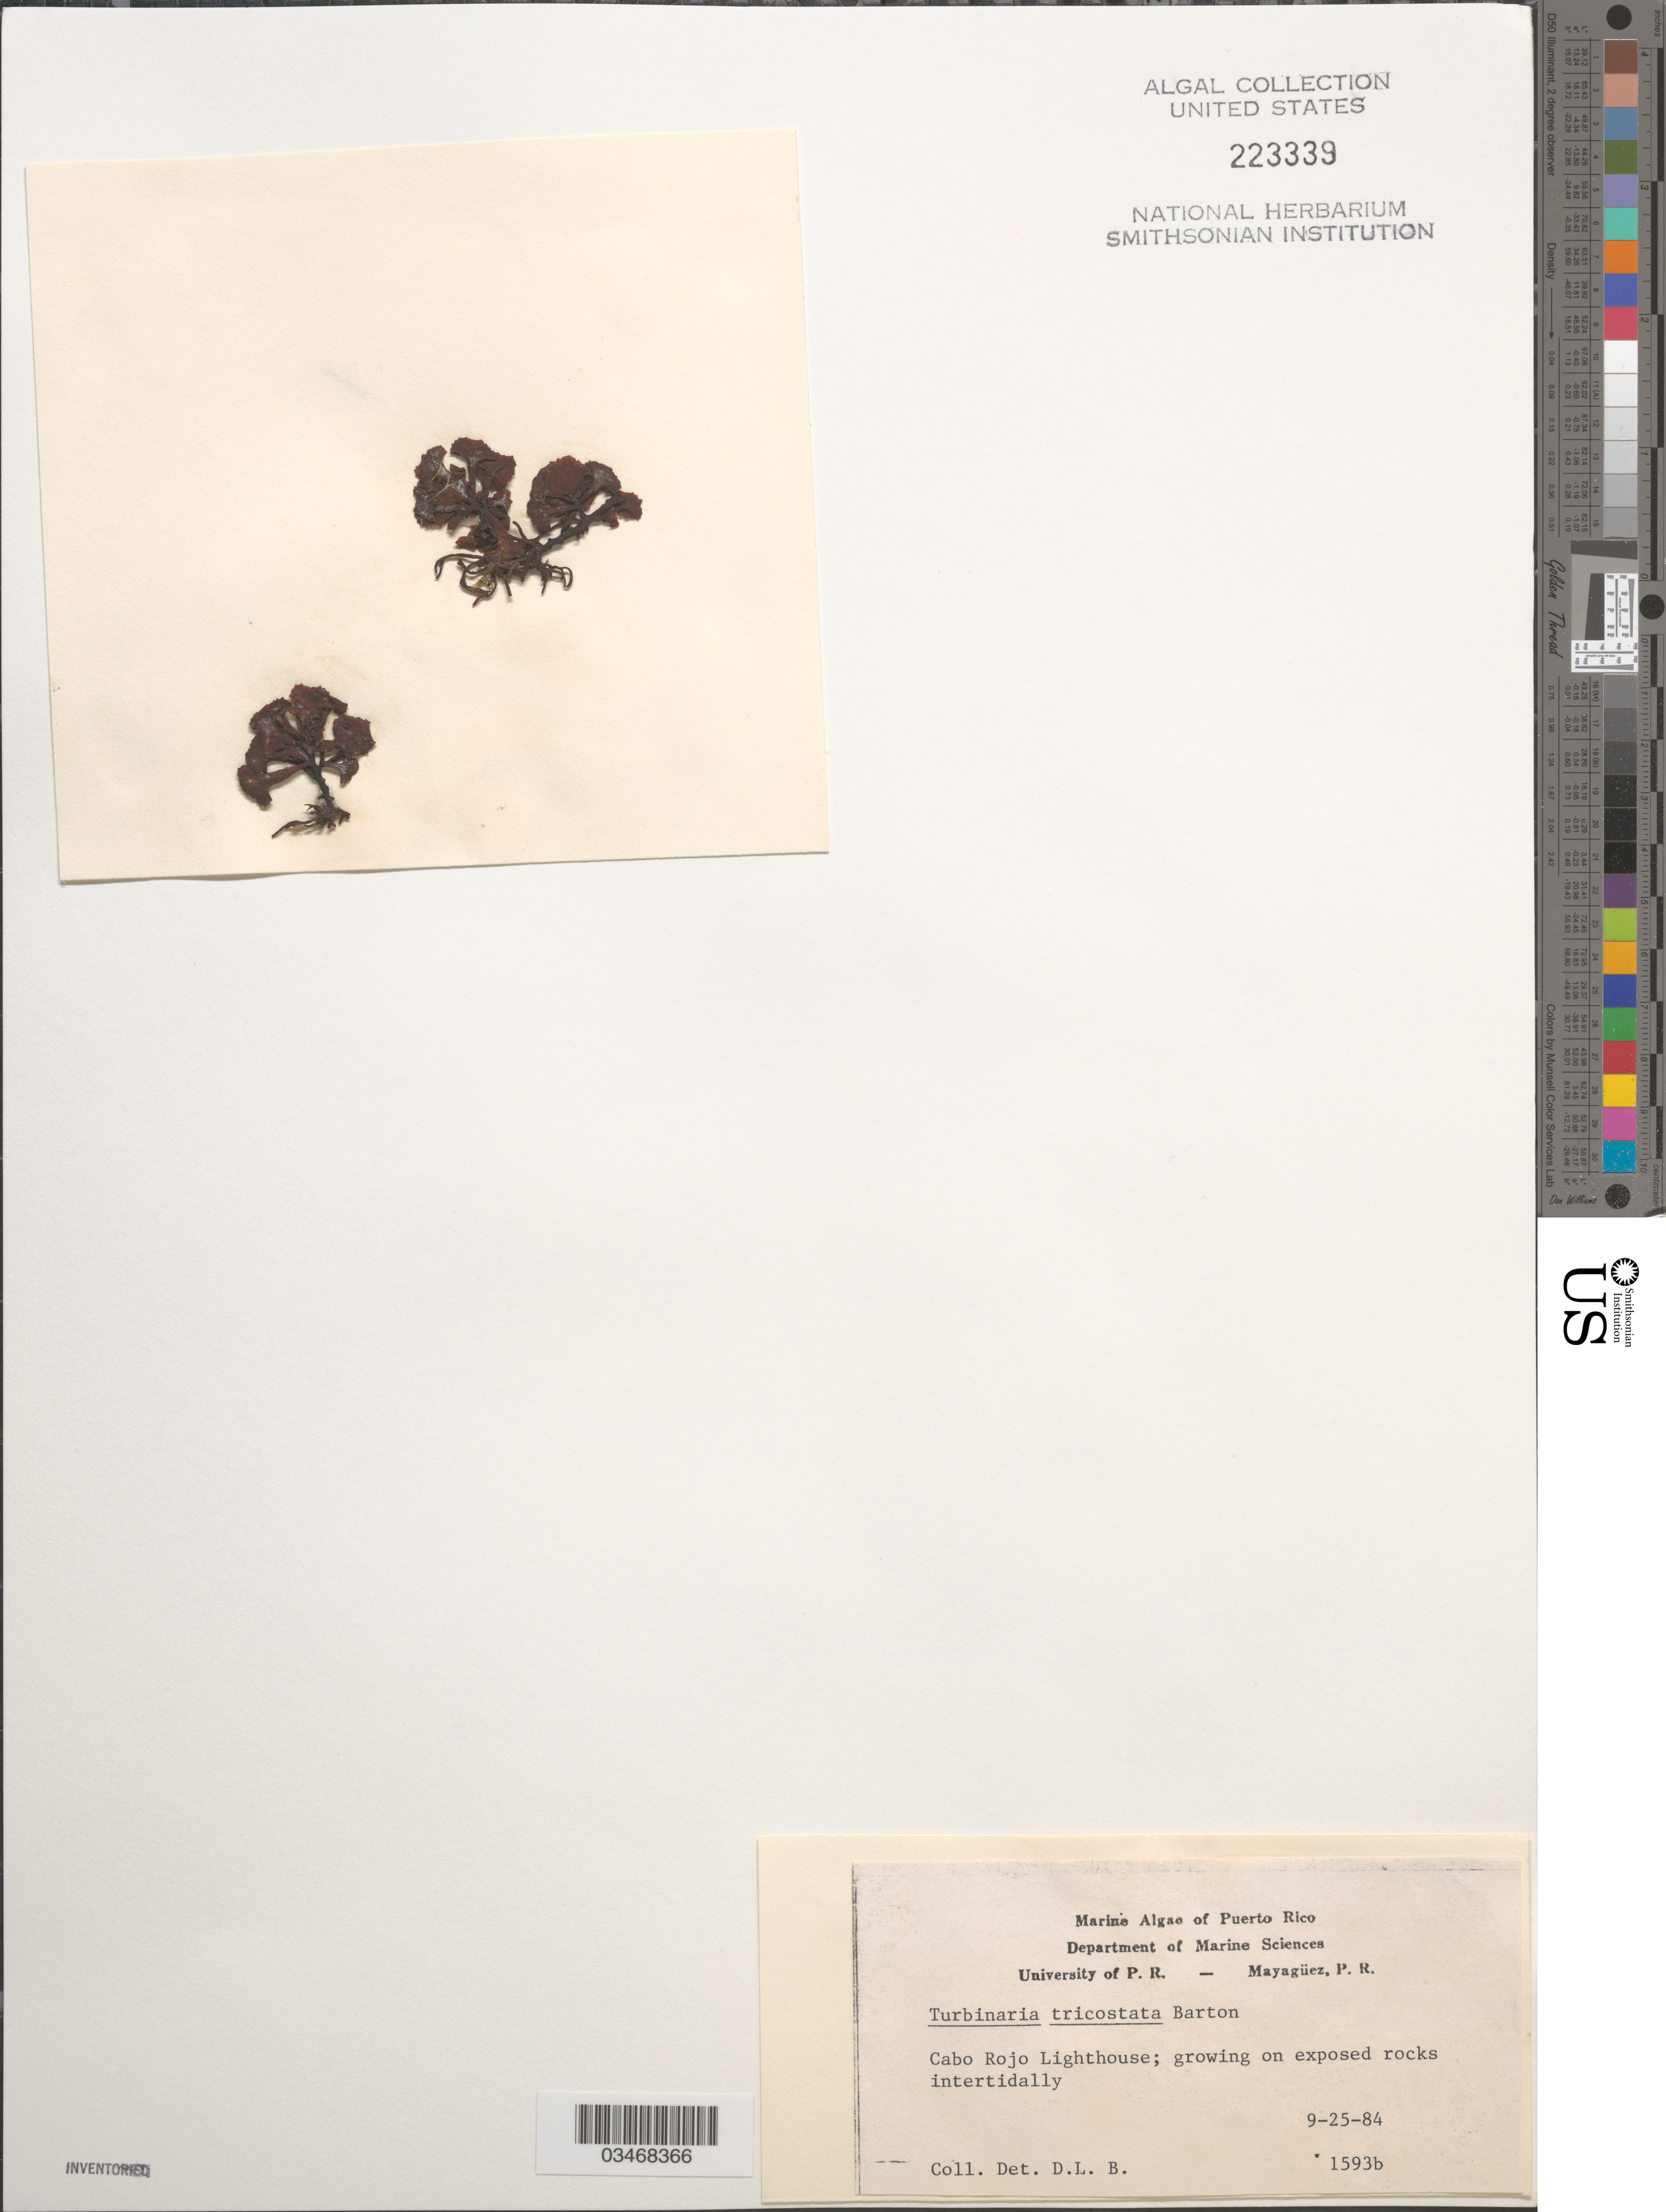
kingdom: Chromista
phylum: Ochrophyta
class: Phaeophyceae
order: Fucales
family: Sargassaceae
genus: Turbinaria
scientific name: Turbinaria tricostata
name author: E.S. Barton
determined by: Ballantine, D. L.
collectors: D.L. Ballantine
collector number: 1593b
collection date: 1984-09-25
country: Puerto Rico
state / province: Cabo Rojo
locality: Cabo Rojo Lighthouse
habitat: Growing on exposed rocks intertidally.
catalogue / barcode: US 223339